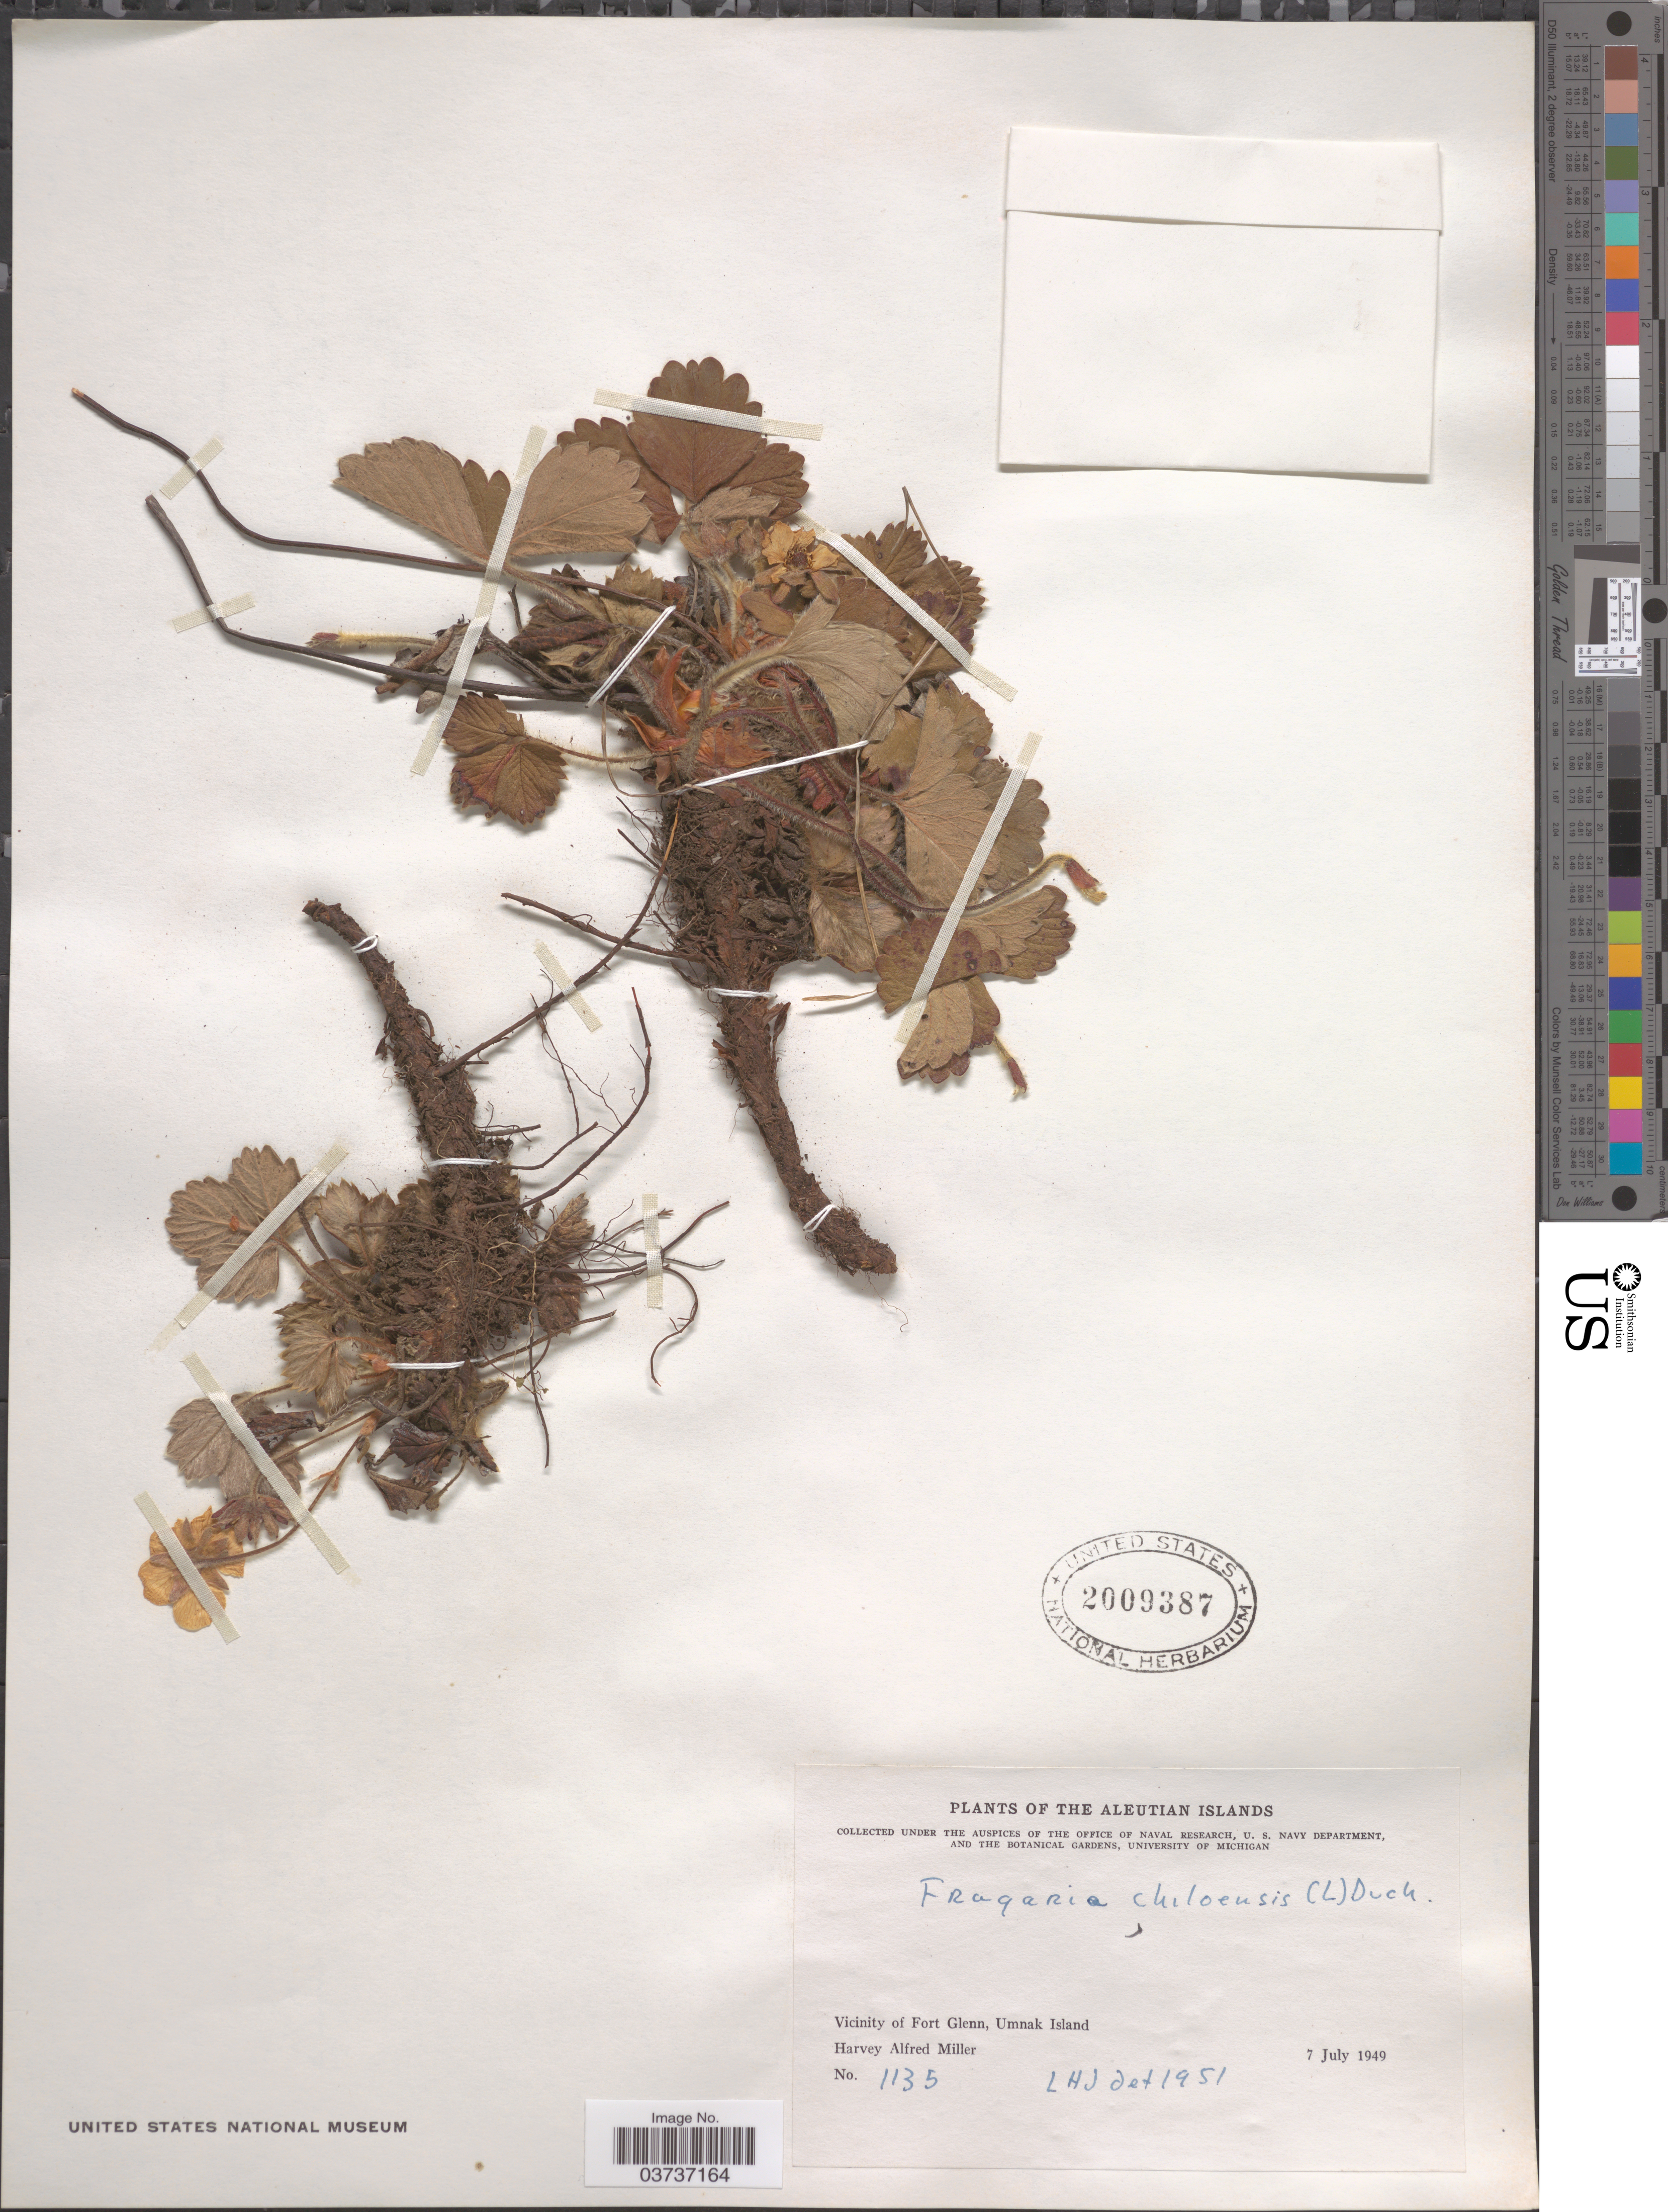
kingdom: Plantae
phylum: Tracheophyta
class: Magnoliopsida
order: Rosales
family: Rosaceae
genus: Fragaria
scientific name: Fragaria chiloensis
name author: (L.) Mill.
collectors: H. A. Miller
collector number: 1135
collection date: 1949-07-07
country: United States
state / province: Alaska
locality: The Aleutian Islands. Vicinity of Fort Glenn, Umnak Island.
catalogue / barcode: US 2009387